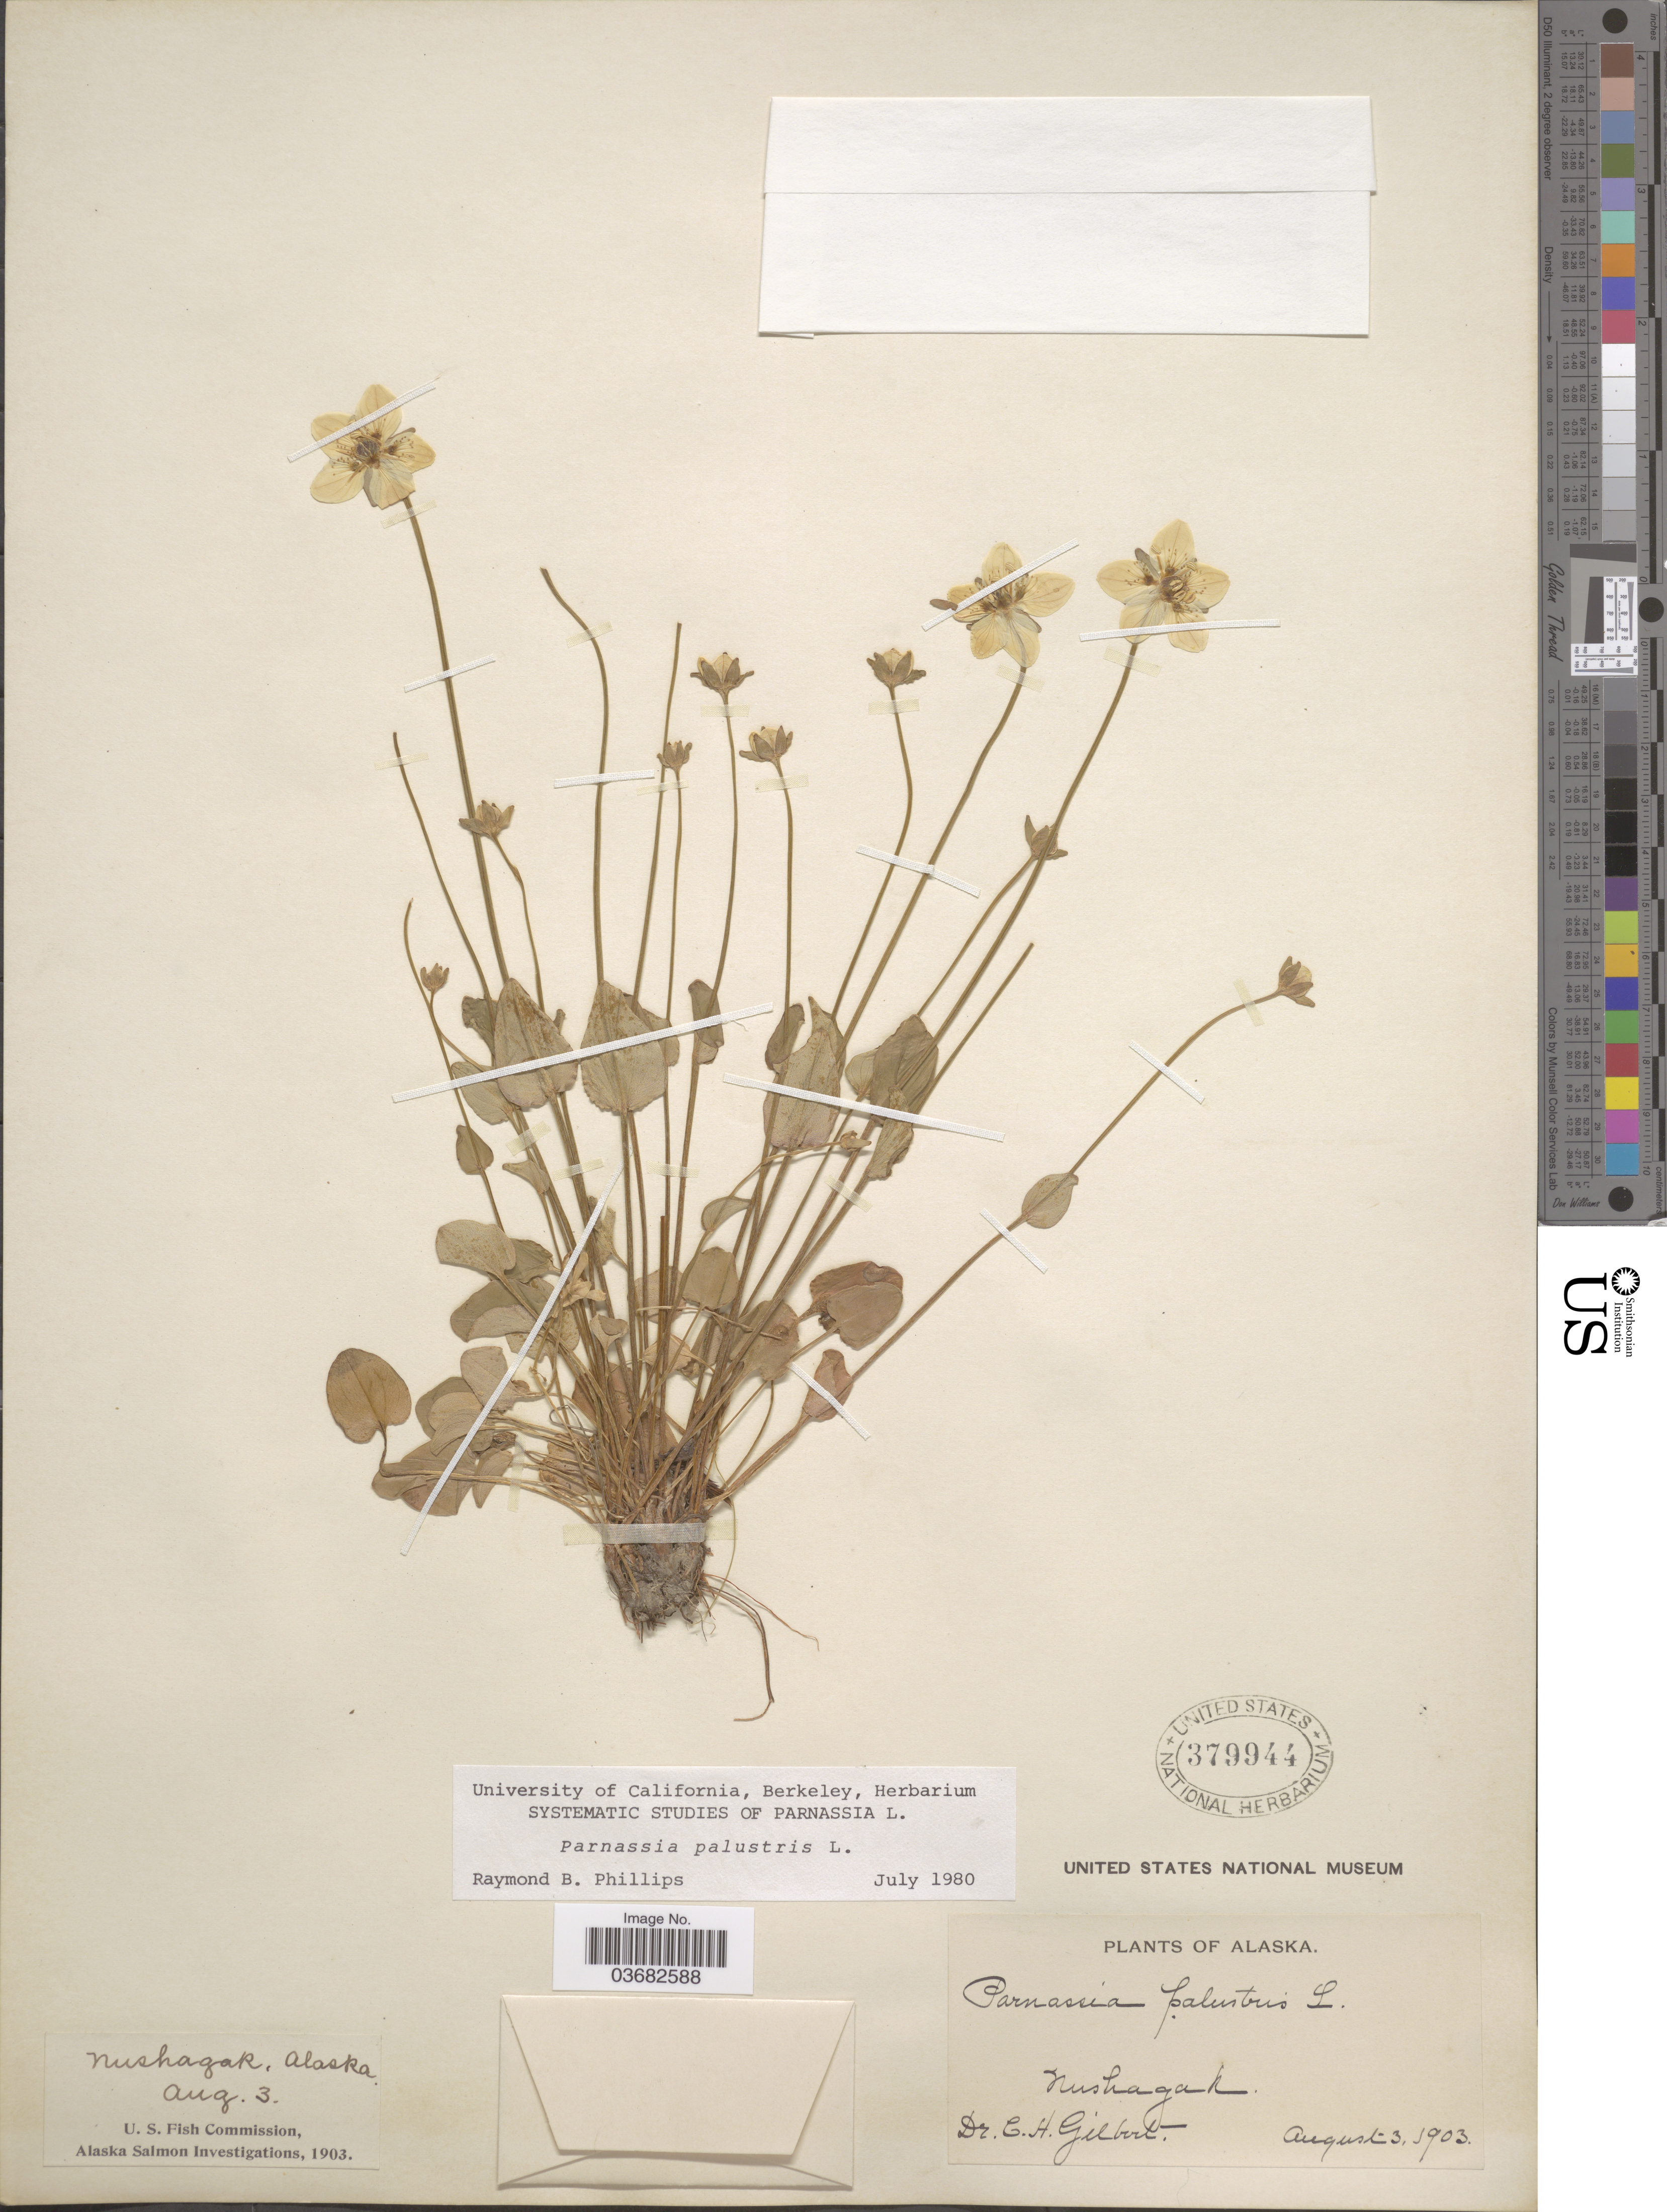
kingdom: Plantae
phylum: Tracheophyta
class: Magnoliopsida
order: Celastrales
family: Parnassiaceae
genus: Parnassia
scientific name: Parnassia palustris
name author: L.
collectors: C. Gilbert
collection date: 1903-08-03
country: United States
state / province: Alaska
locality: Nushagak.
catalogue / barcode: US 379944